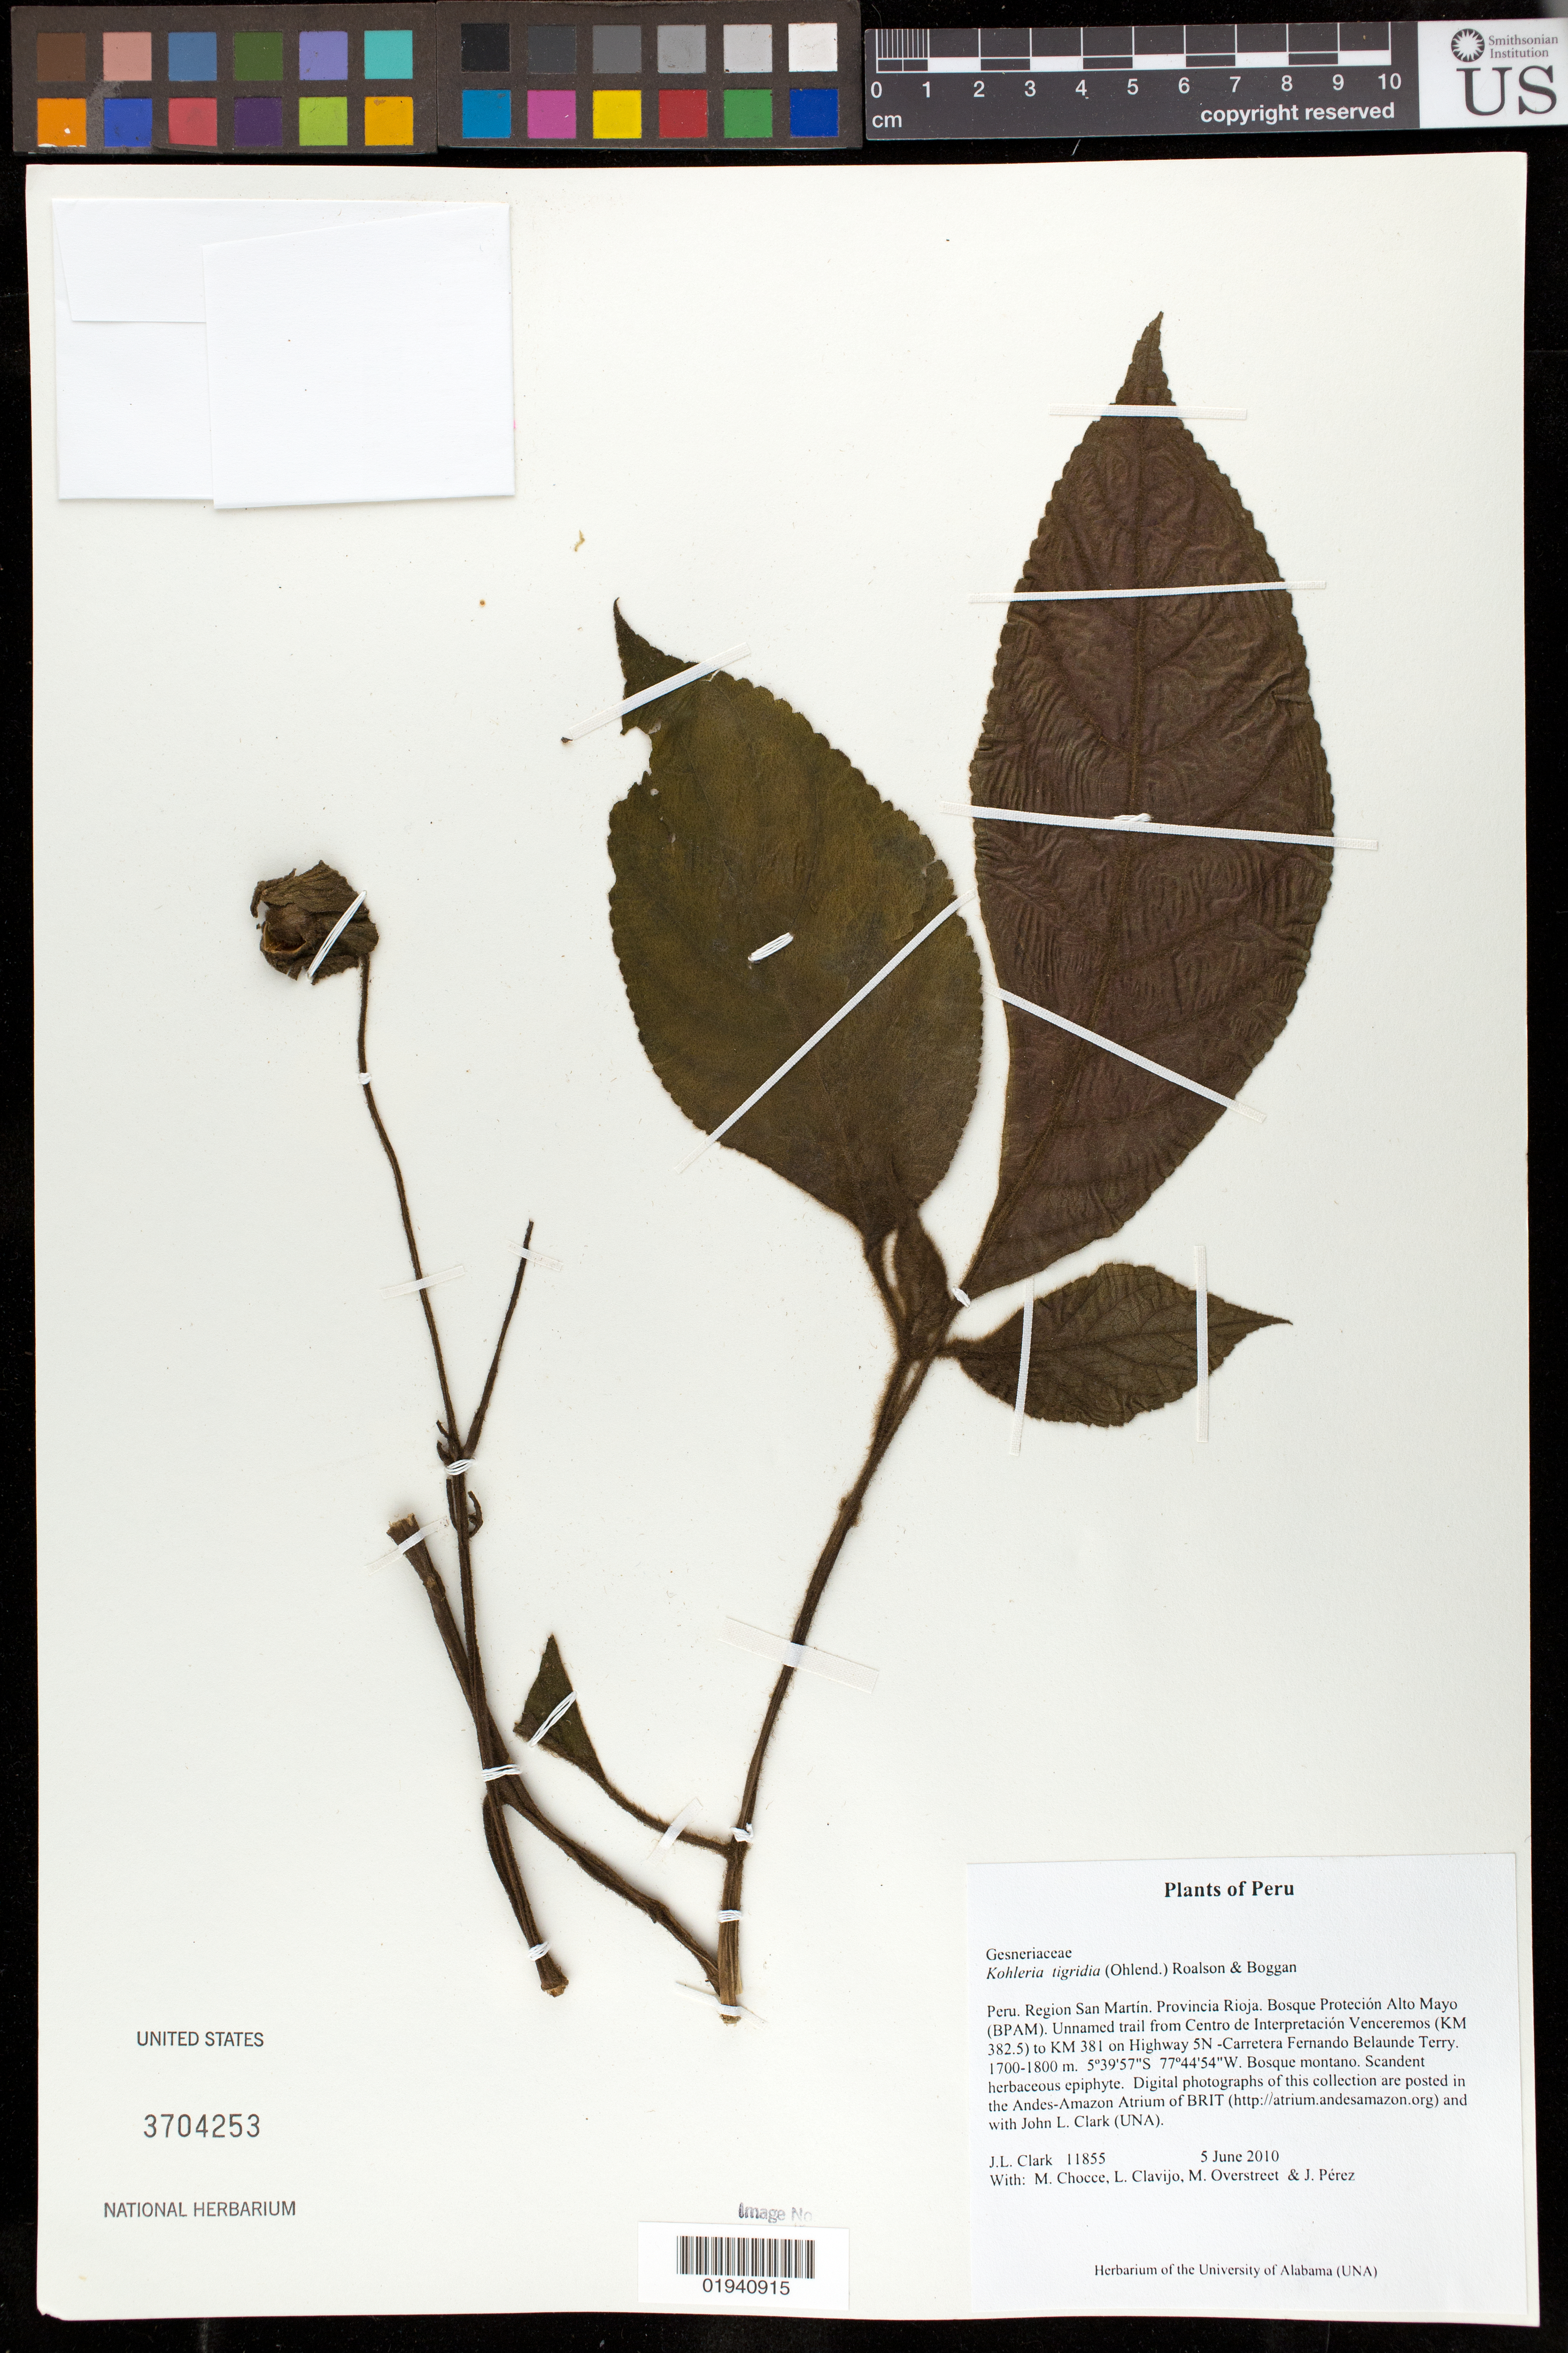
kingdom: Plantae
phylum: Tracheophyta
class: Magnoliopsida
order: Lamiales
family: Gesneriaceae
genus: Kohleria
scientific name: Kohleria tigridia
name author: (Ohlend.) Roalson & Boggan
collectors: J. L. Clark, M. Chocce, L. Clavijo, M. Overstreet & J. Perez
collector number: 11855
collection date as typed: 5 Jun 2010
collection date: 2010-06-05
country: Peru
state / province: San Martín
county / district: Rioja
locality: Bosque Protecion Alto Mayo (BPAM). Unnamed trail from Centro de Interpretacion Venceremos (KM 382.5) to KM 381 on Highway 5N. Carretera Fernando Belaunde Terry.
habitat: Bosque montano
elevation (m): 1700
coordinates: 5 39 57 S, 77 44 54 W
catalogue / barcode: US 3704253